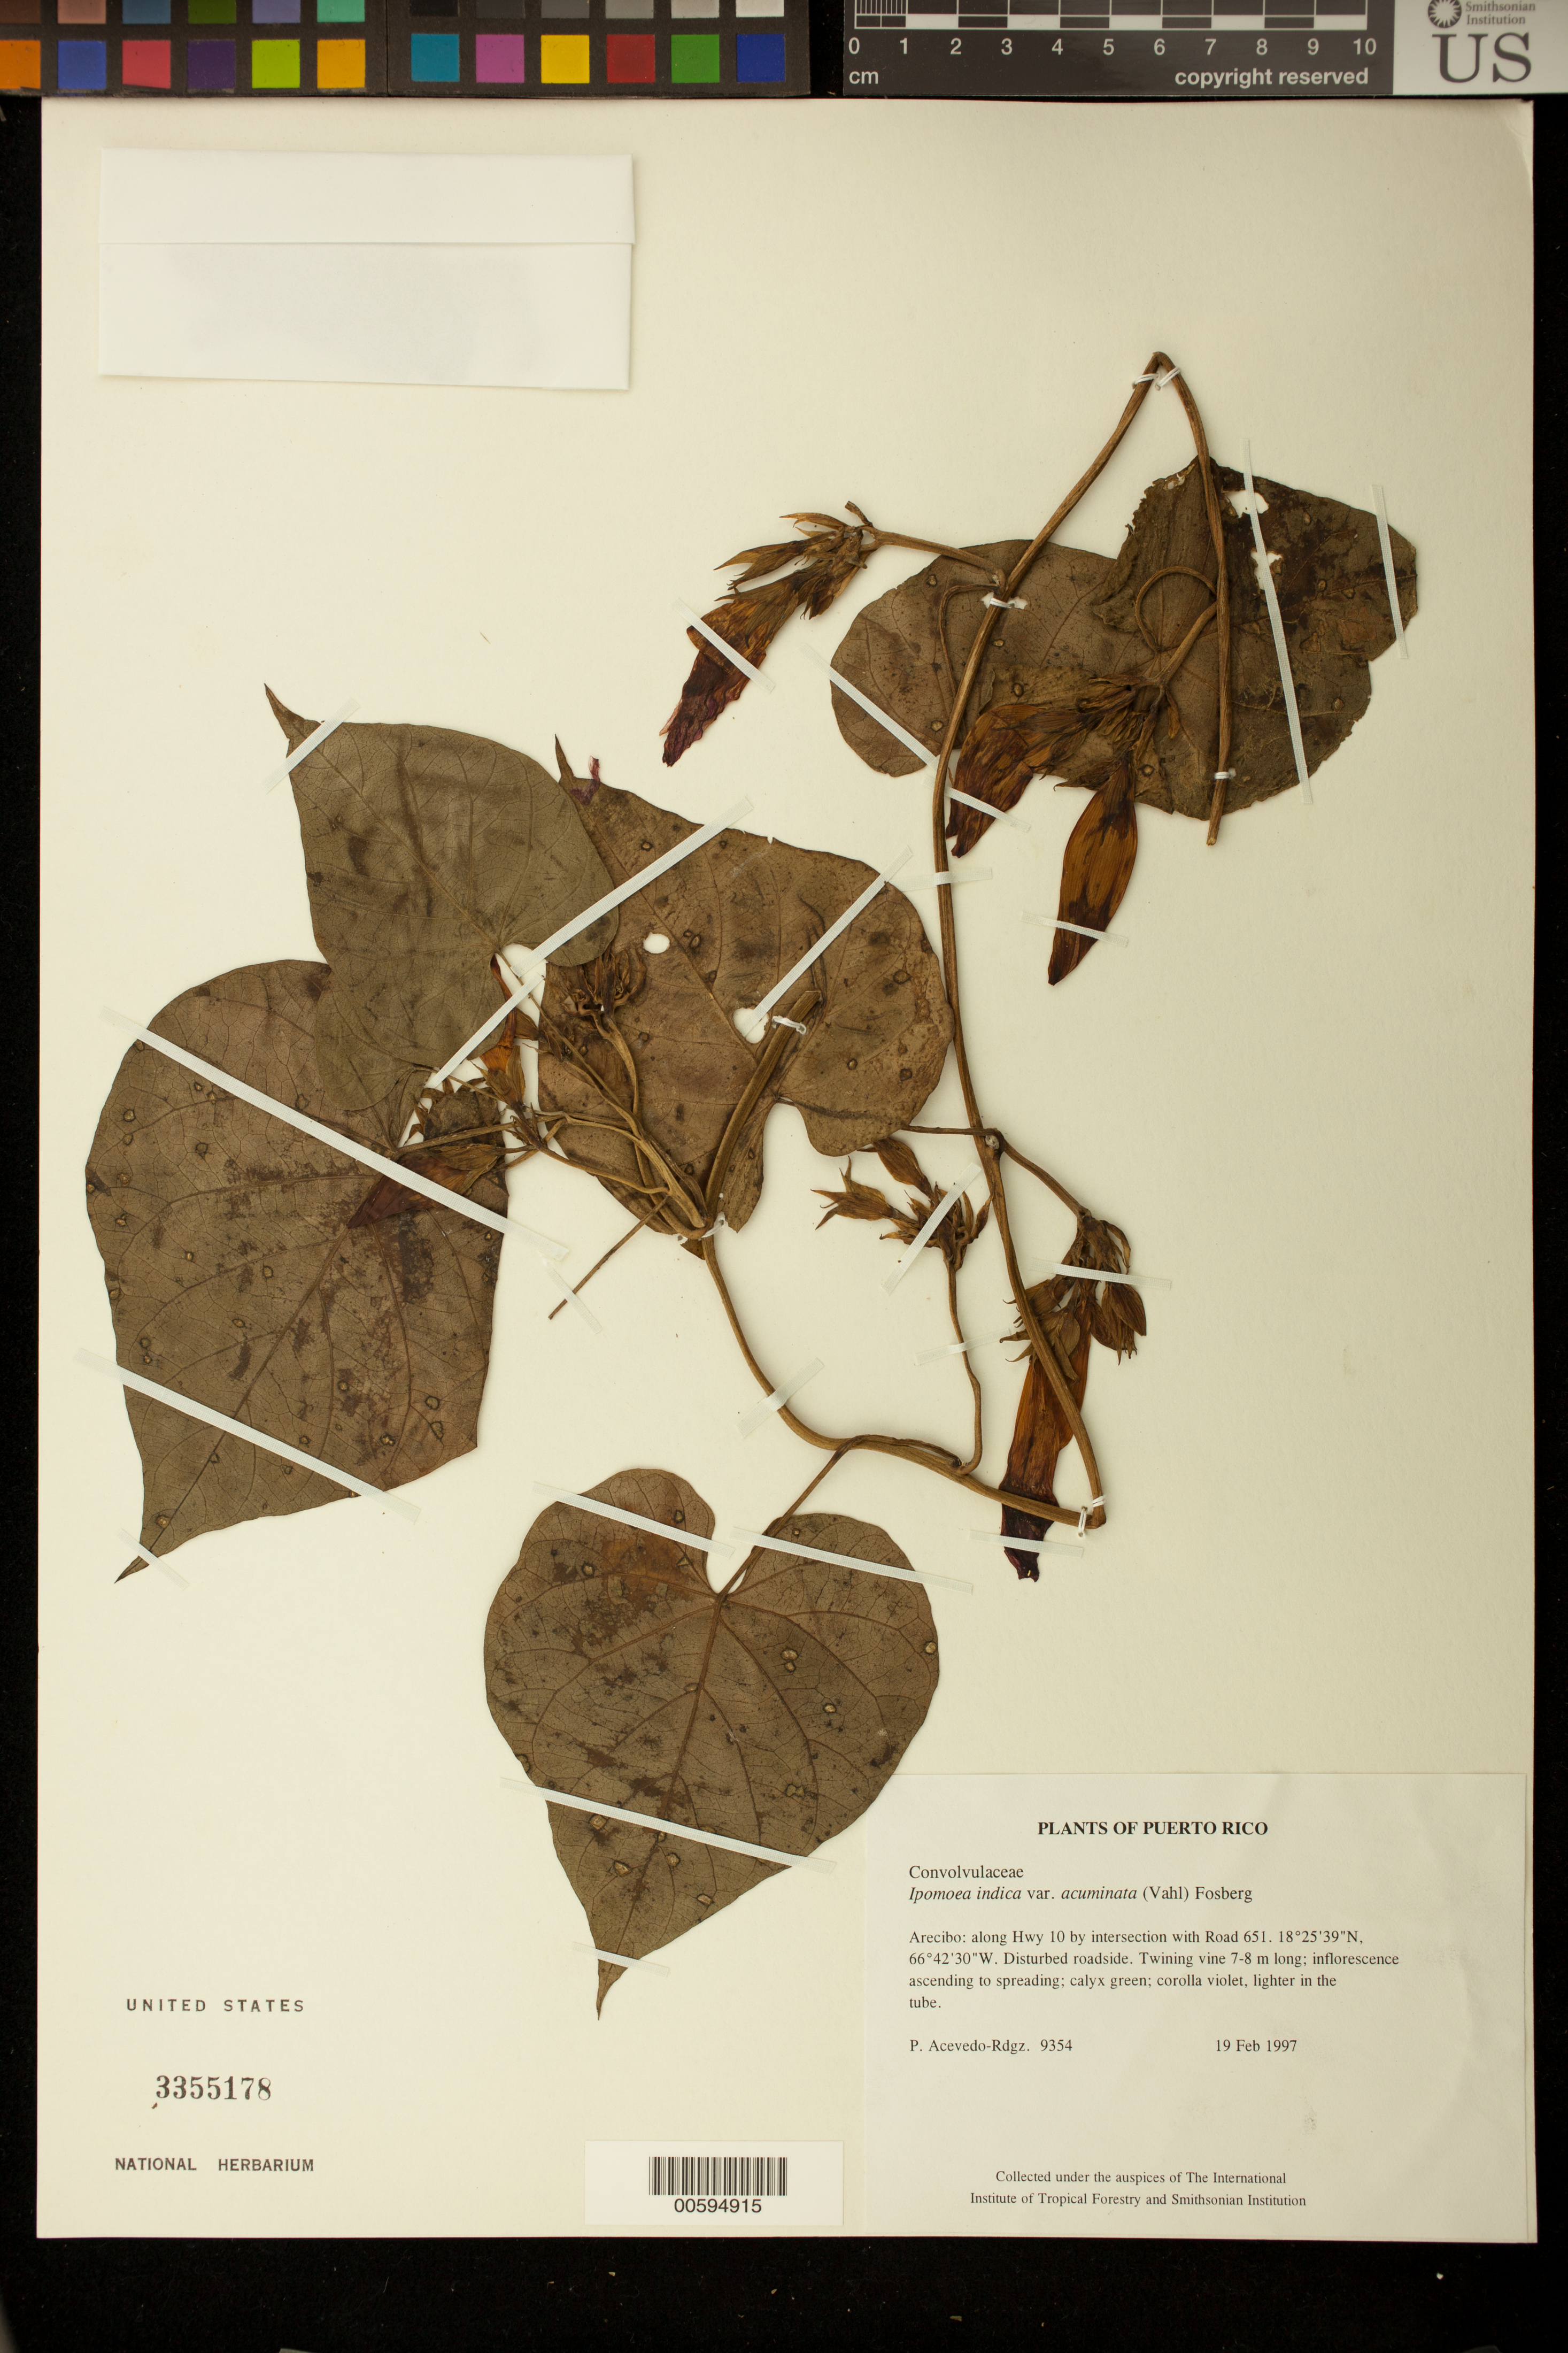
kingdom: Plantae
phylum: Tracheophyta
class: Magnoliopsida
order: Solanales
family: Convolvulaceae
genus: Ipomoea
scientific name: Ipomoea indica var. acuminata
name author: (Vahl) Fosberg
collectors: P. Acevedo-Rodr.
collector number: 9354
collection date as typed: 19 Feb 1997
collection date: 1997-02-19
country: Puerto Rico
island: Puerto Rico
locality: Arecibo: along Hwy 10 by intersection with Road 651.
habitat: Disturbed roadside.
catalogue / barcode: US 3355178